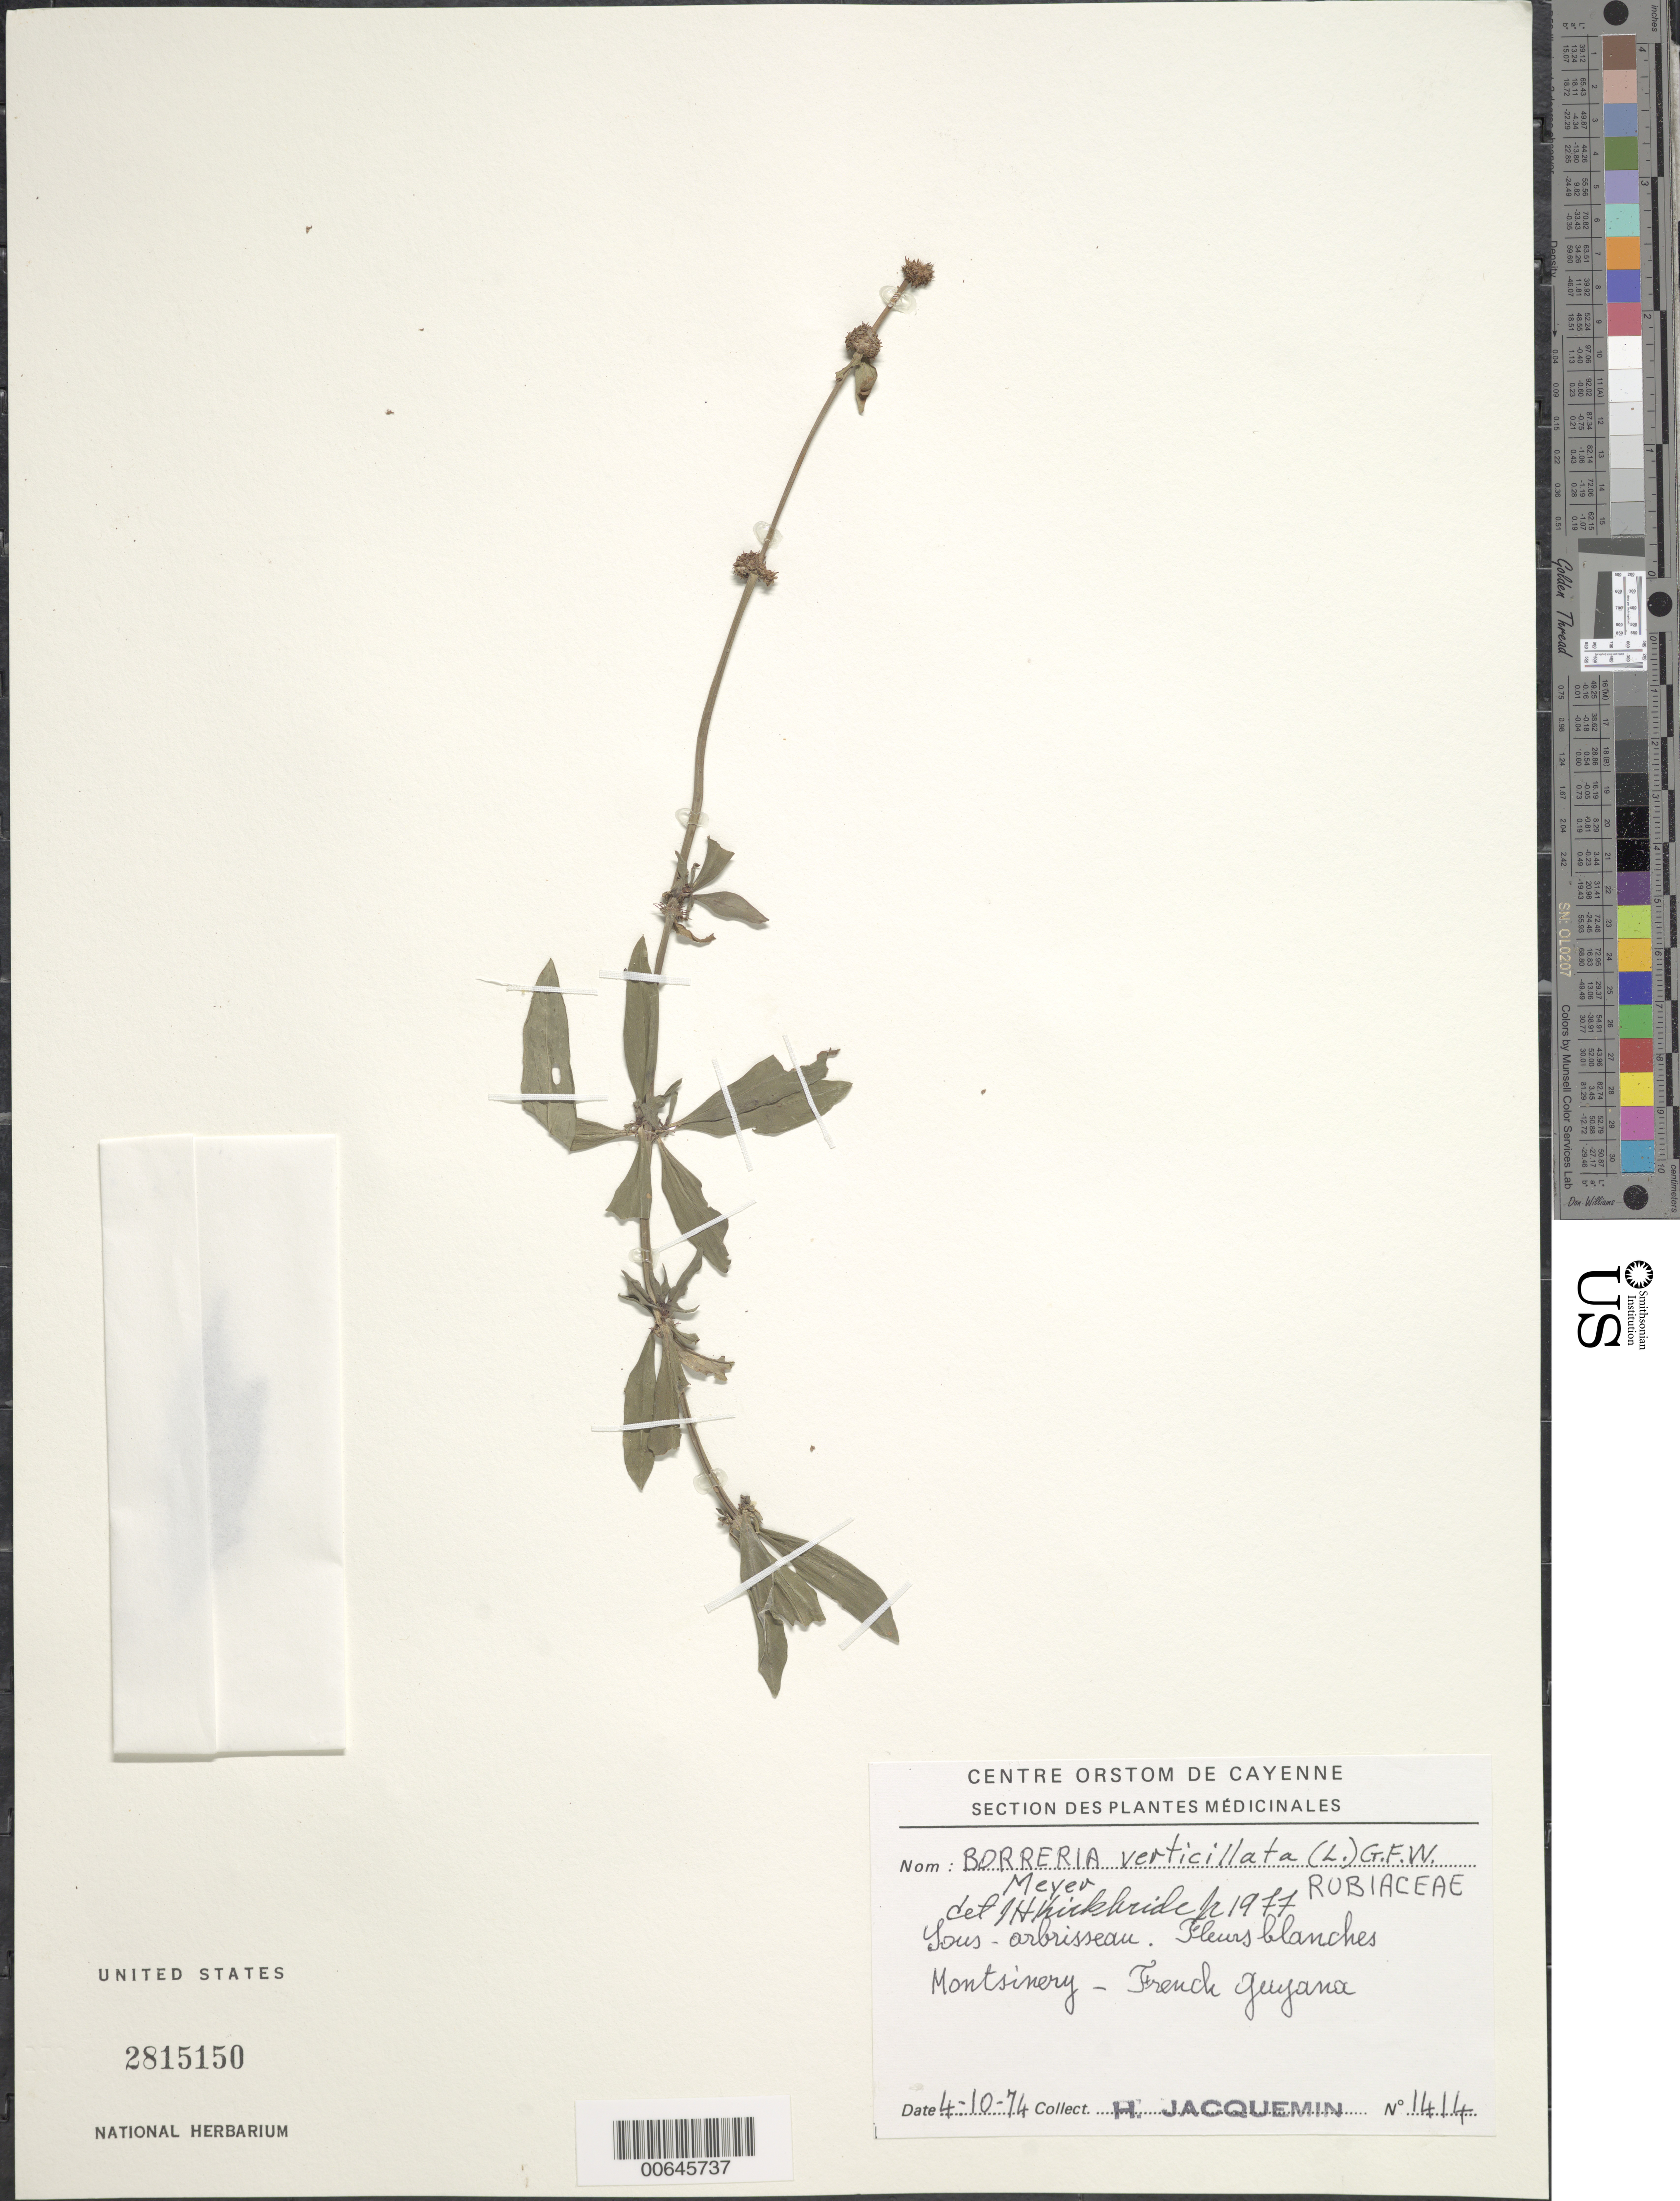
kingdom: Plantae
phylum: Tracheophyta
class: Magnoliopsida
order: Gentianales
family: Rubiaceae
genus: Borreria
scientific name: Borreria verticillata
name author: (L.) G. Mey.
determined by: Kirkbride, J. H.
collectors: H. Jacquemin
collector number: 1414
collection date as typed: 4-Oct-74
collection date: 1974-10-04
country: French Guiana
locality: Montsinéry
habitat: Sous arbrisseau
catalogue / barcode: US 2815150